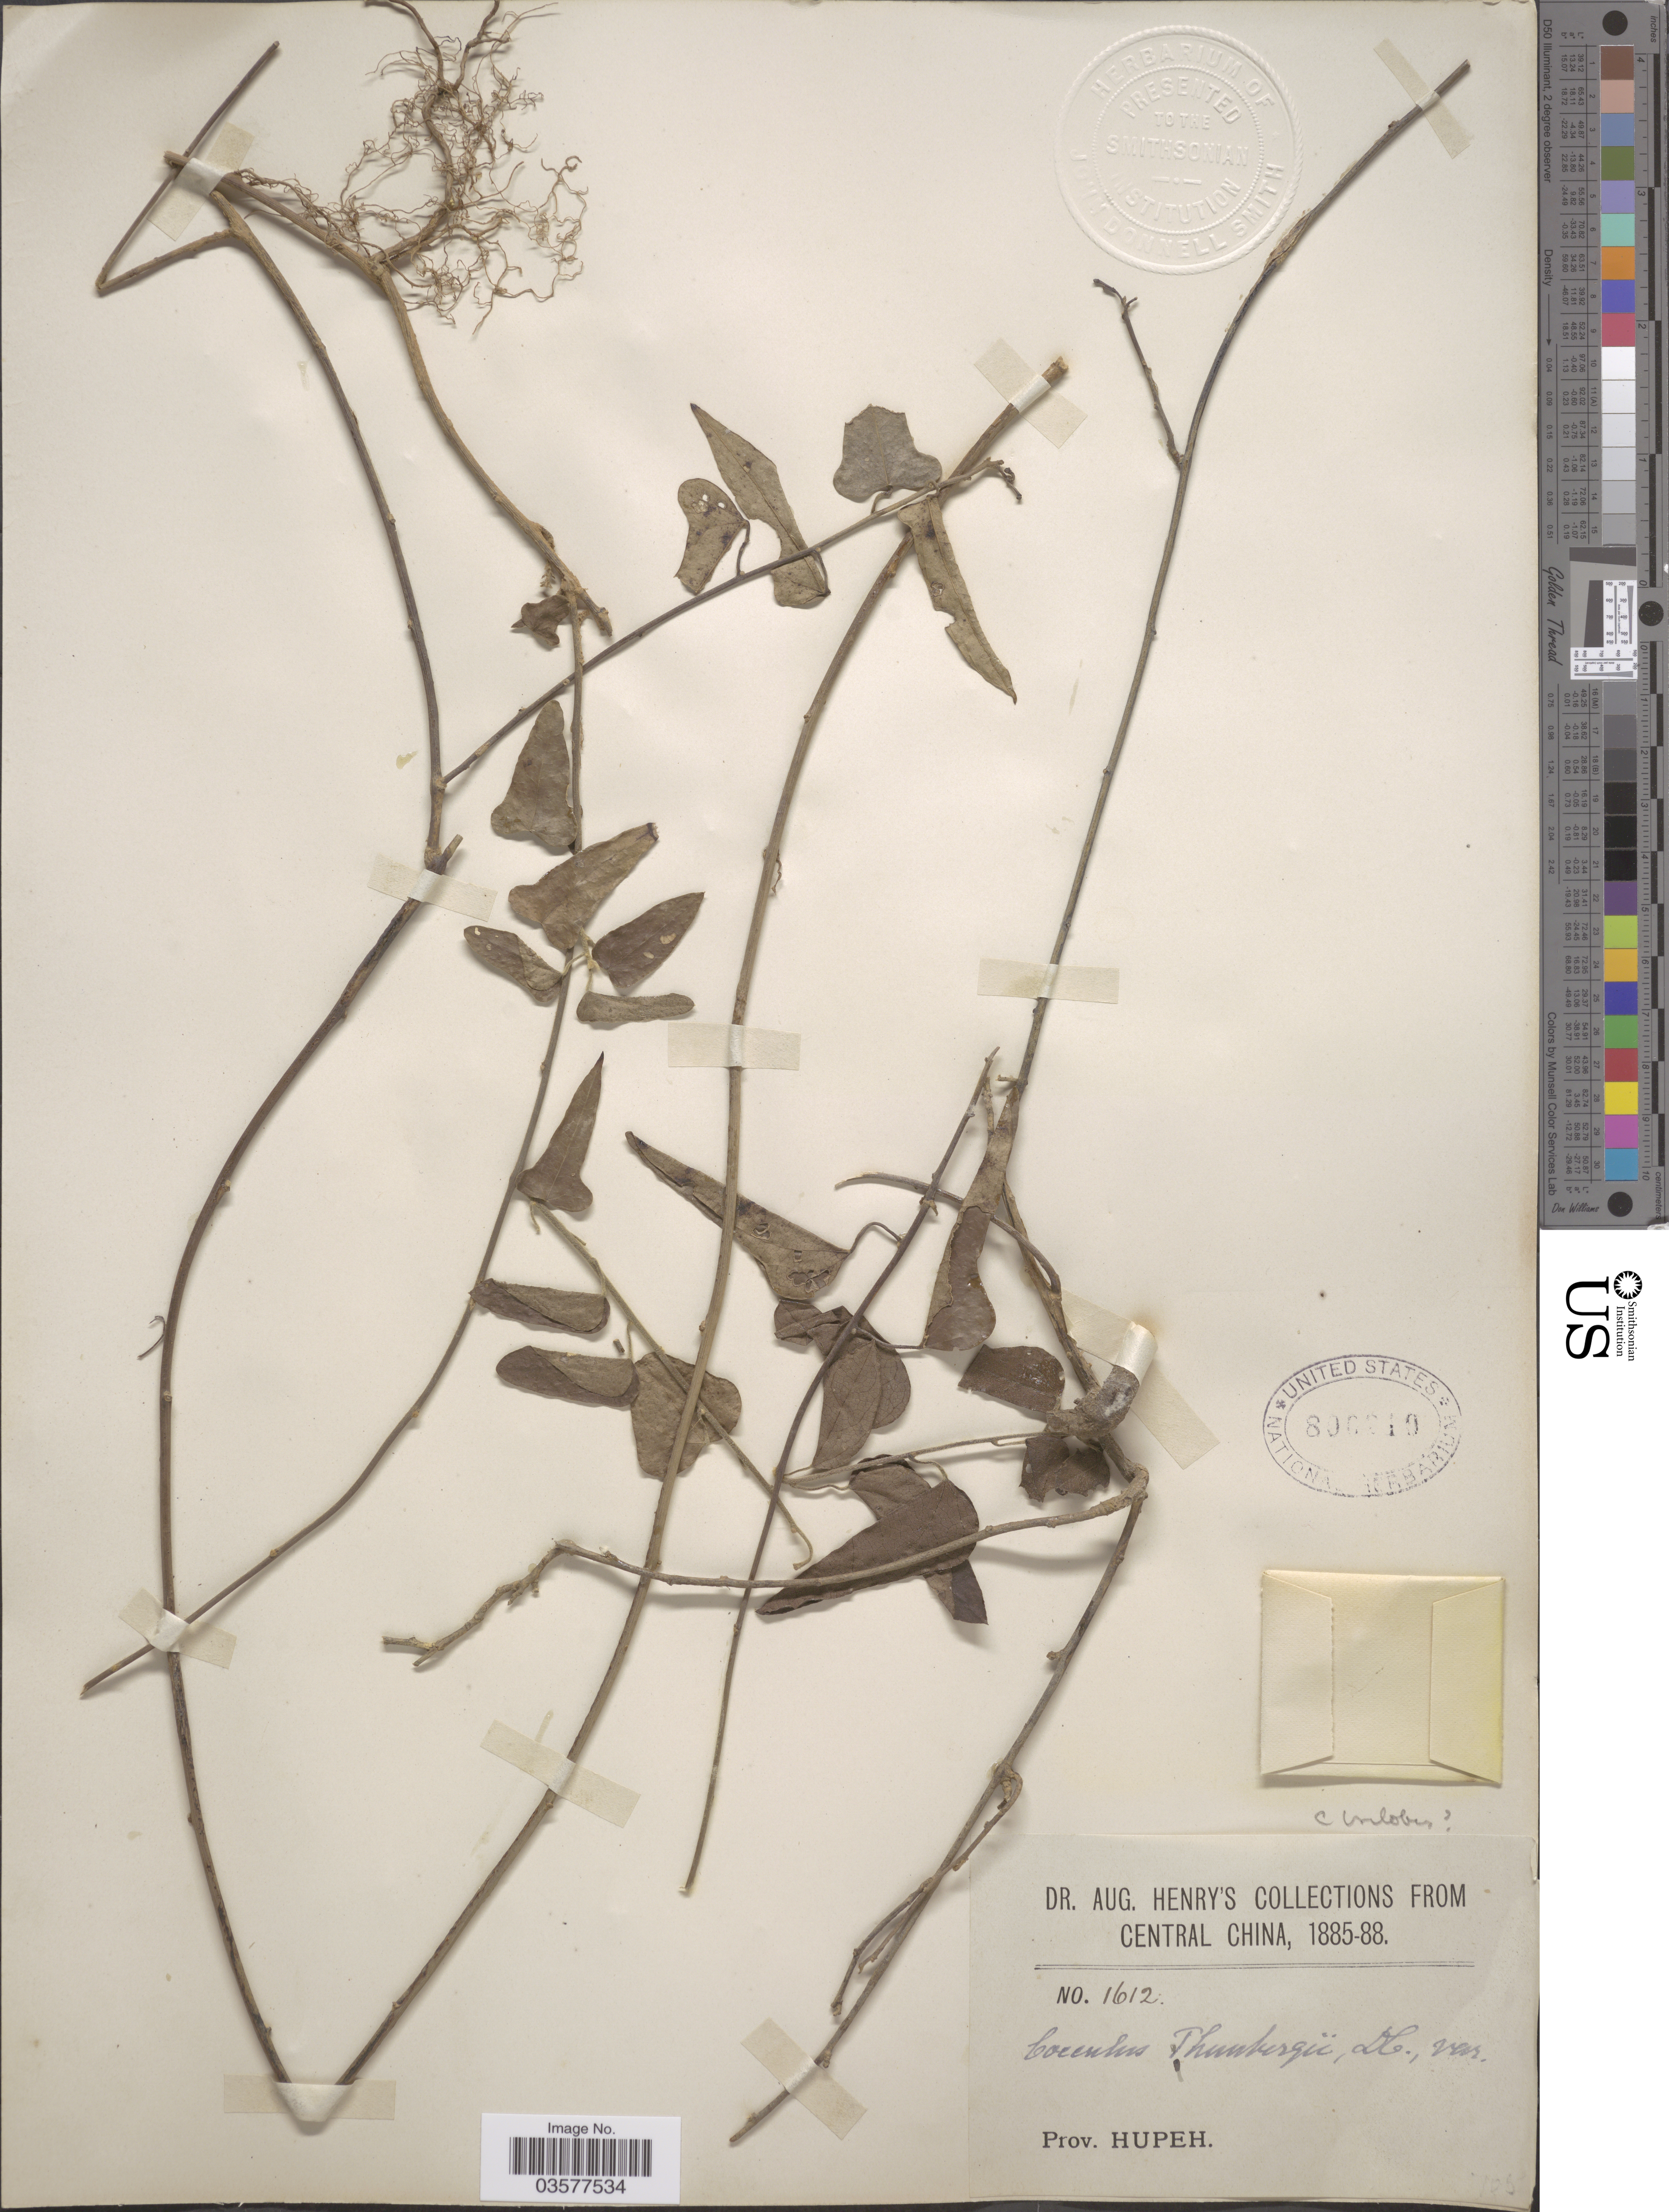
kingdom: Plantae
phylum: Tracheophyta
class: Magnoliopsida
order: Ranunculales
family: Menispermaceae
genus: Cocculus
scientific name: Cocculus orbiculatus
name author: (L.) DC.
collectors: A. Henry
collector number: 1612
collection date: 1885/1888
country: China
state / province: Hubei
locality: Central China. Prov. Hupeh.